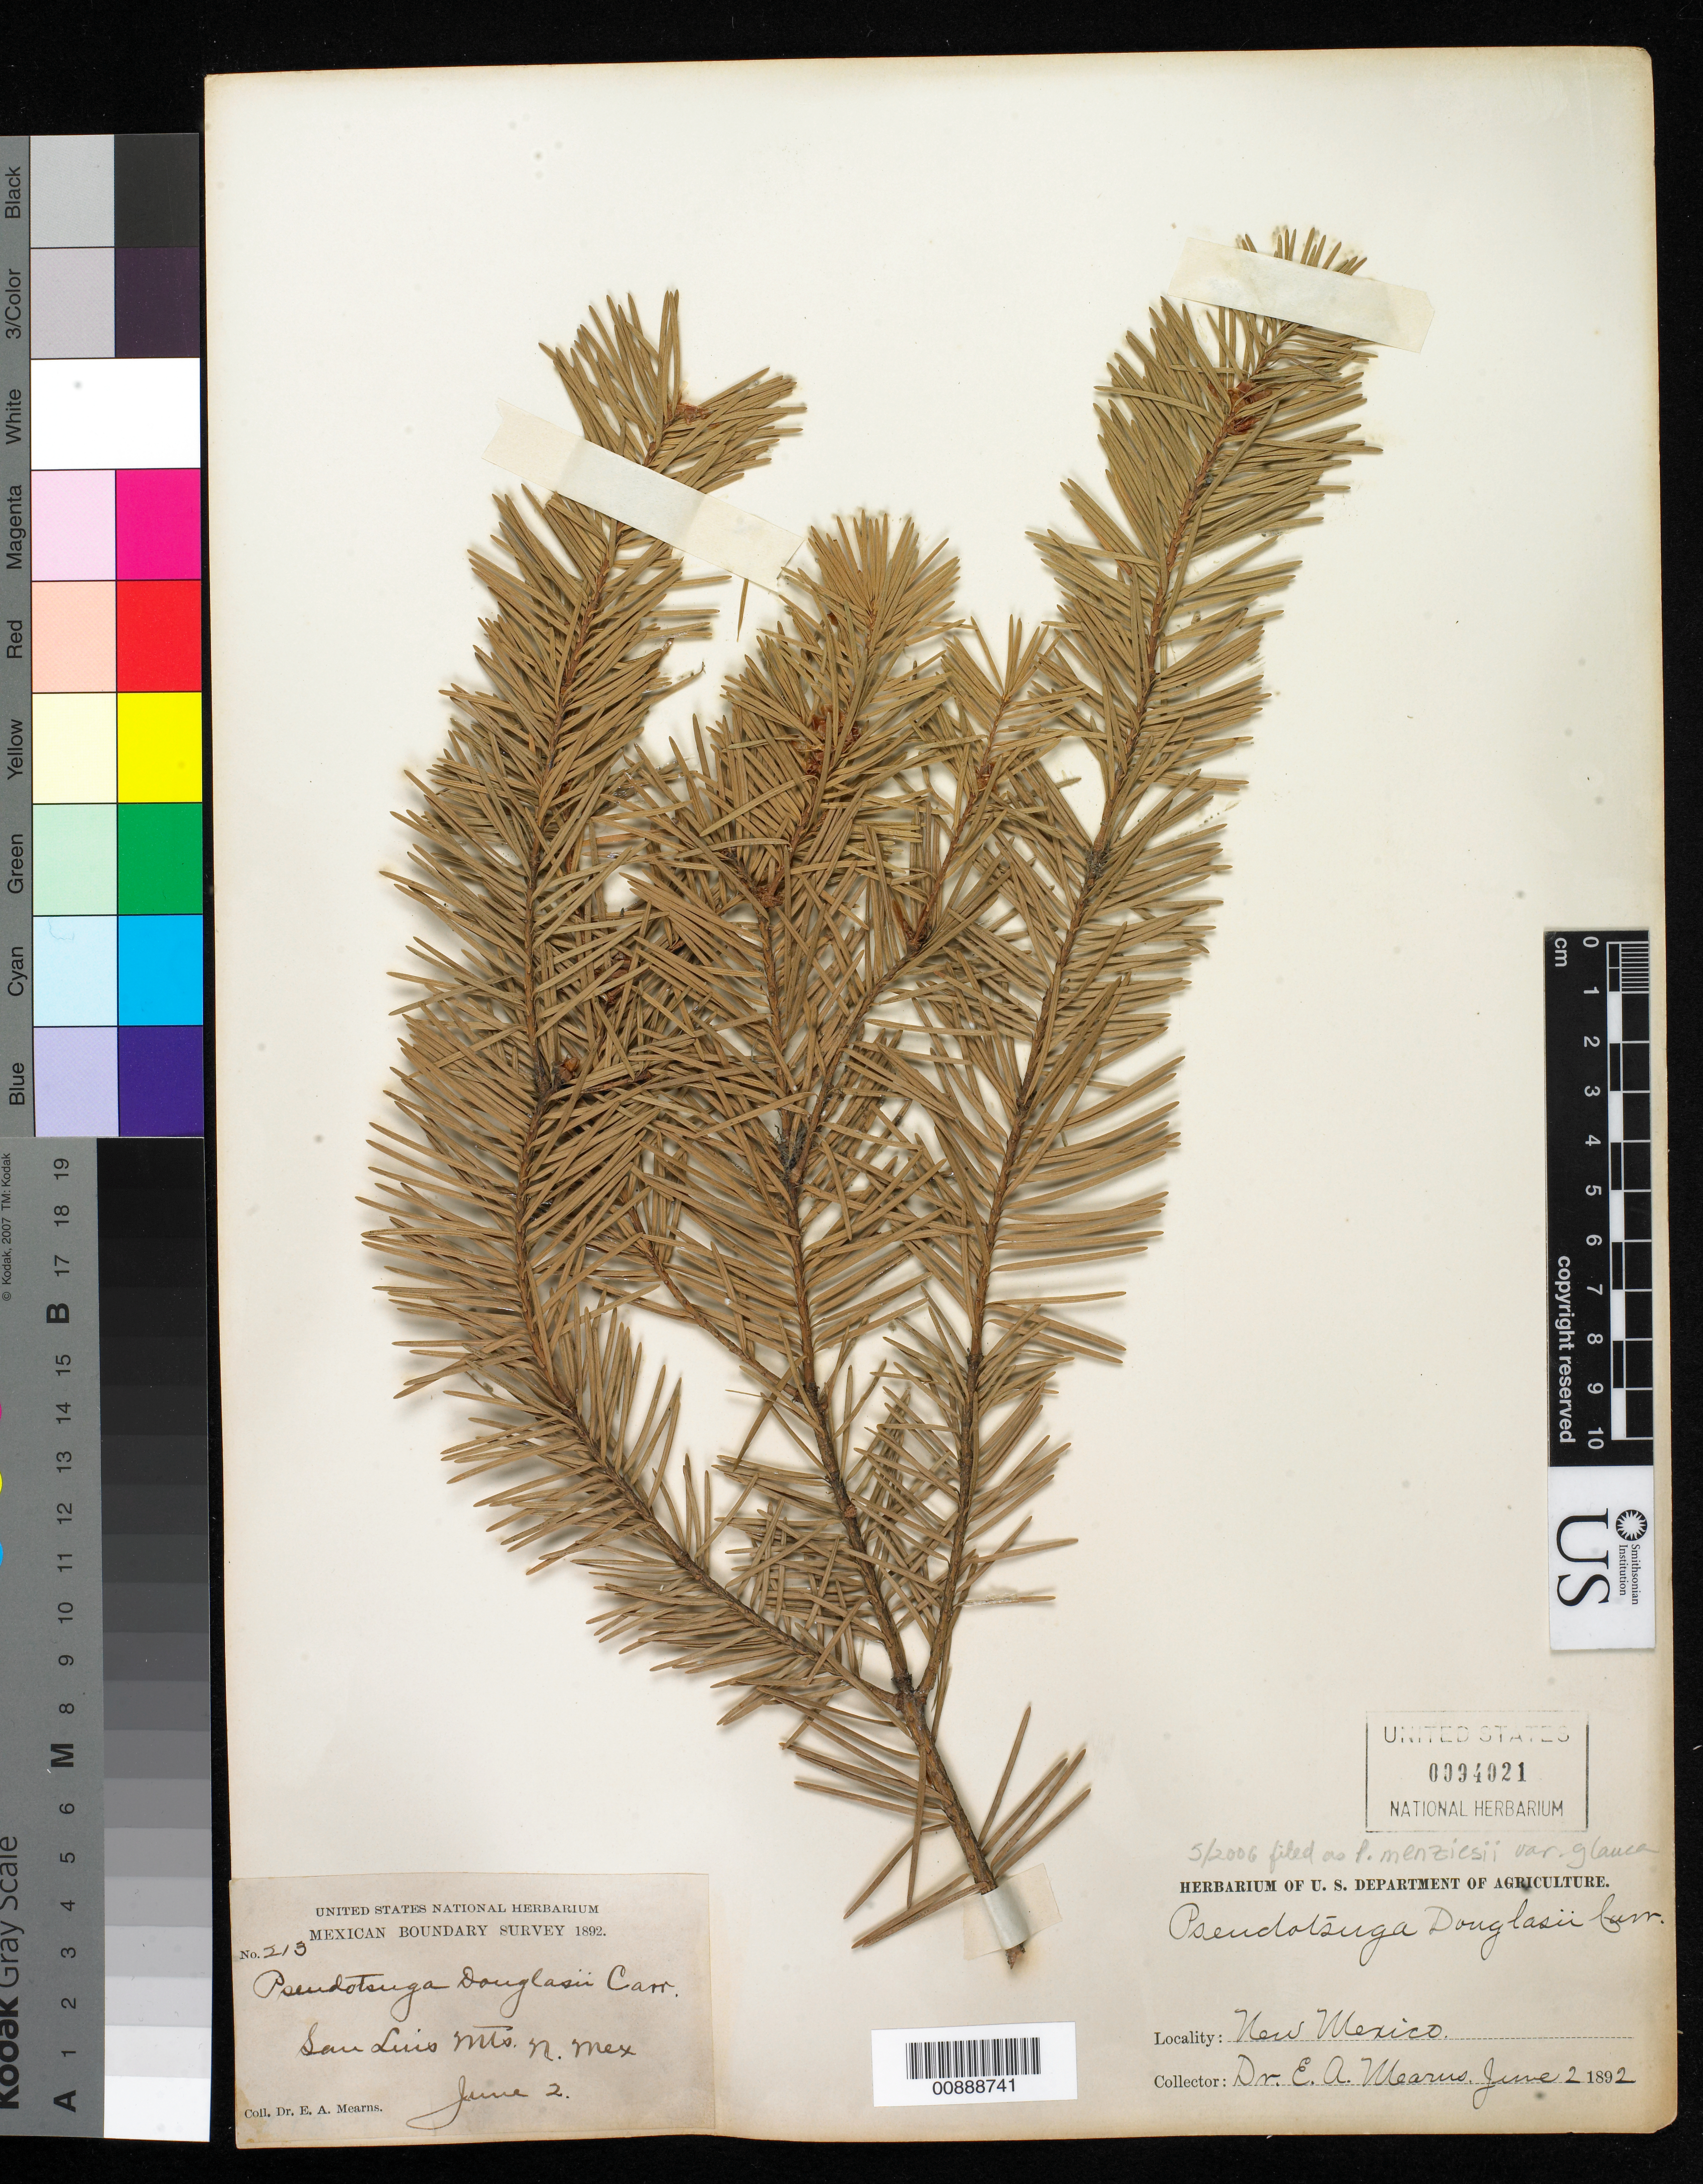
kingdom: Plantae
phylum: Tracheophyta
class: Pinopsida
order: Pinales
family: Pinaceae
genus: Pseudotsuga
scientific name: Pseudotsuga menziesii var. glauca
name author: (Beissn.) Franco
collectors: E. A. Mearns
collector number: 213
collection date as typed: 02 Jun 1892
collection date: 1892-06-02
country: United States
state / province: New Mexico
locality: San Luis Mts., New Mexico.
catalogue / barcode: US 94021